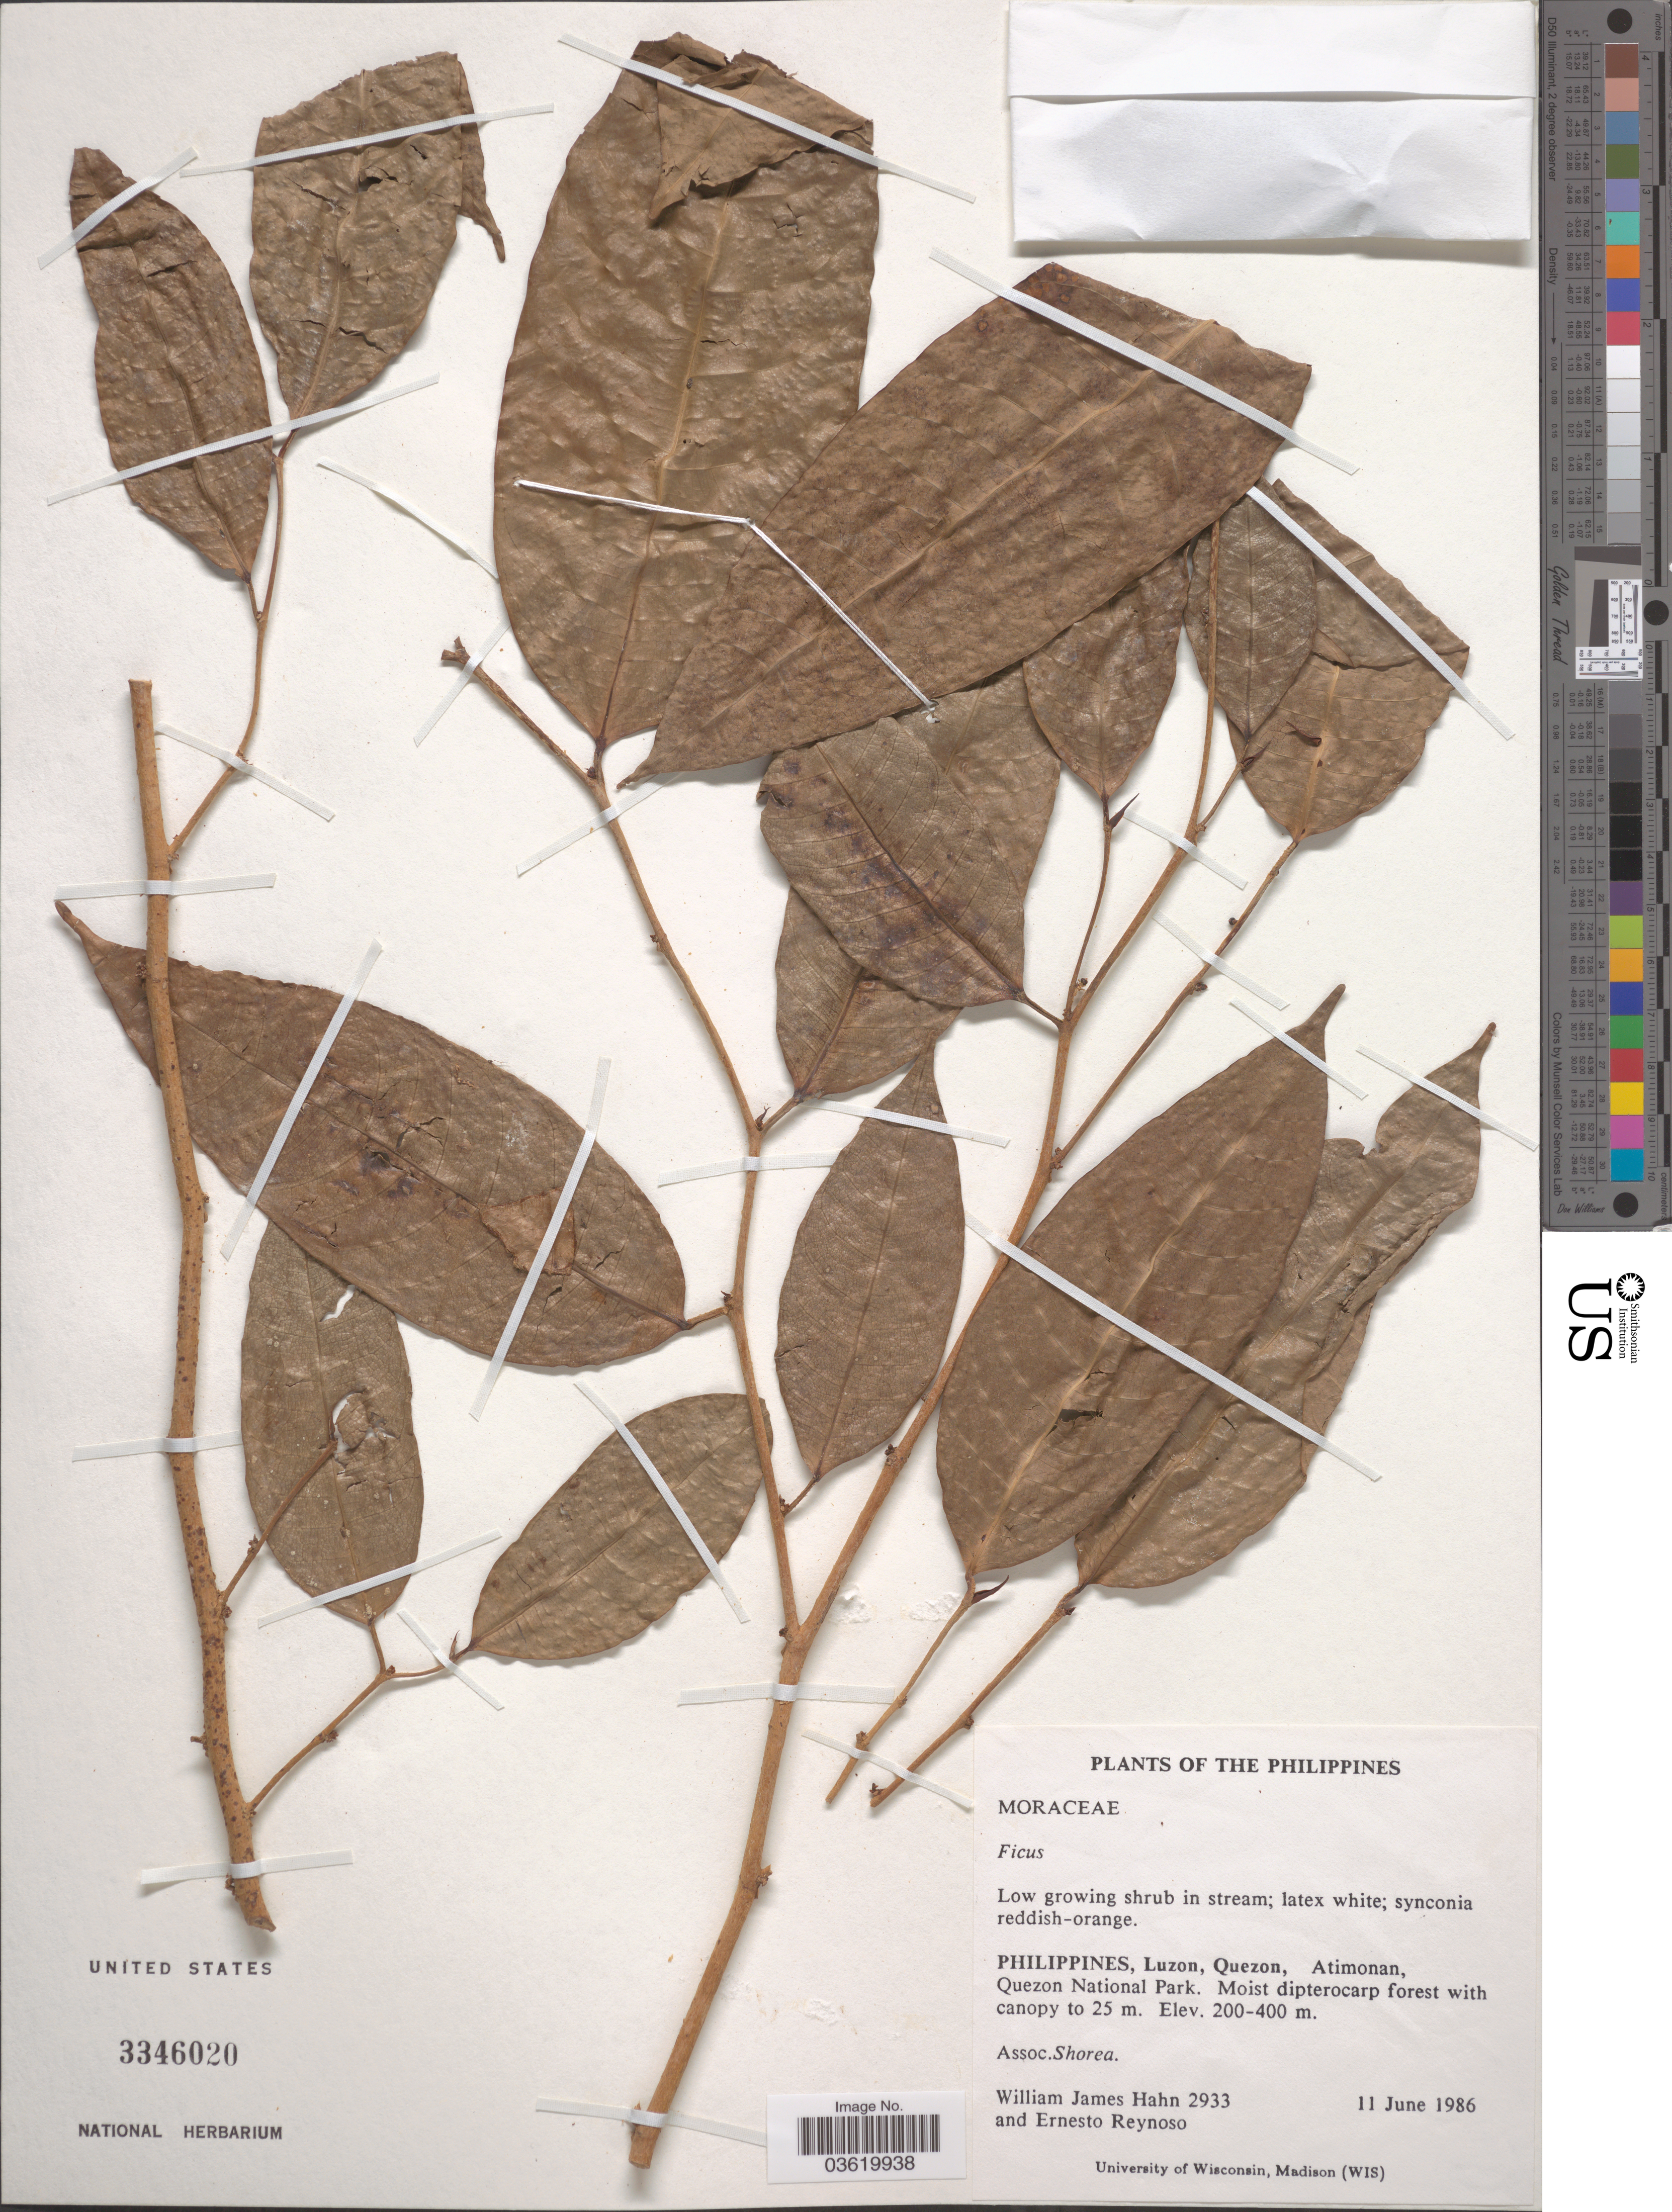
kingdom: Plantae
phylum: Tracheophyta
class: Magnoliopsida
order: Rosales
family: Moraceae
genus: Ficus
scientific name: Ficus sp.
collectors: W. J. Hahn & E. Reynoso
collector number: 2933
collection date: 1986-06-11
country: Philippines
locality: Luzon, Quezon, Atimonan, Quezon National Park.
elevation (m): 200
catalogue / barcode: US 3346020